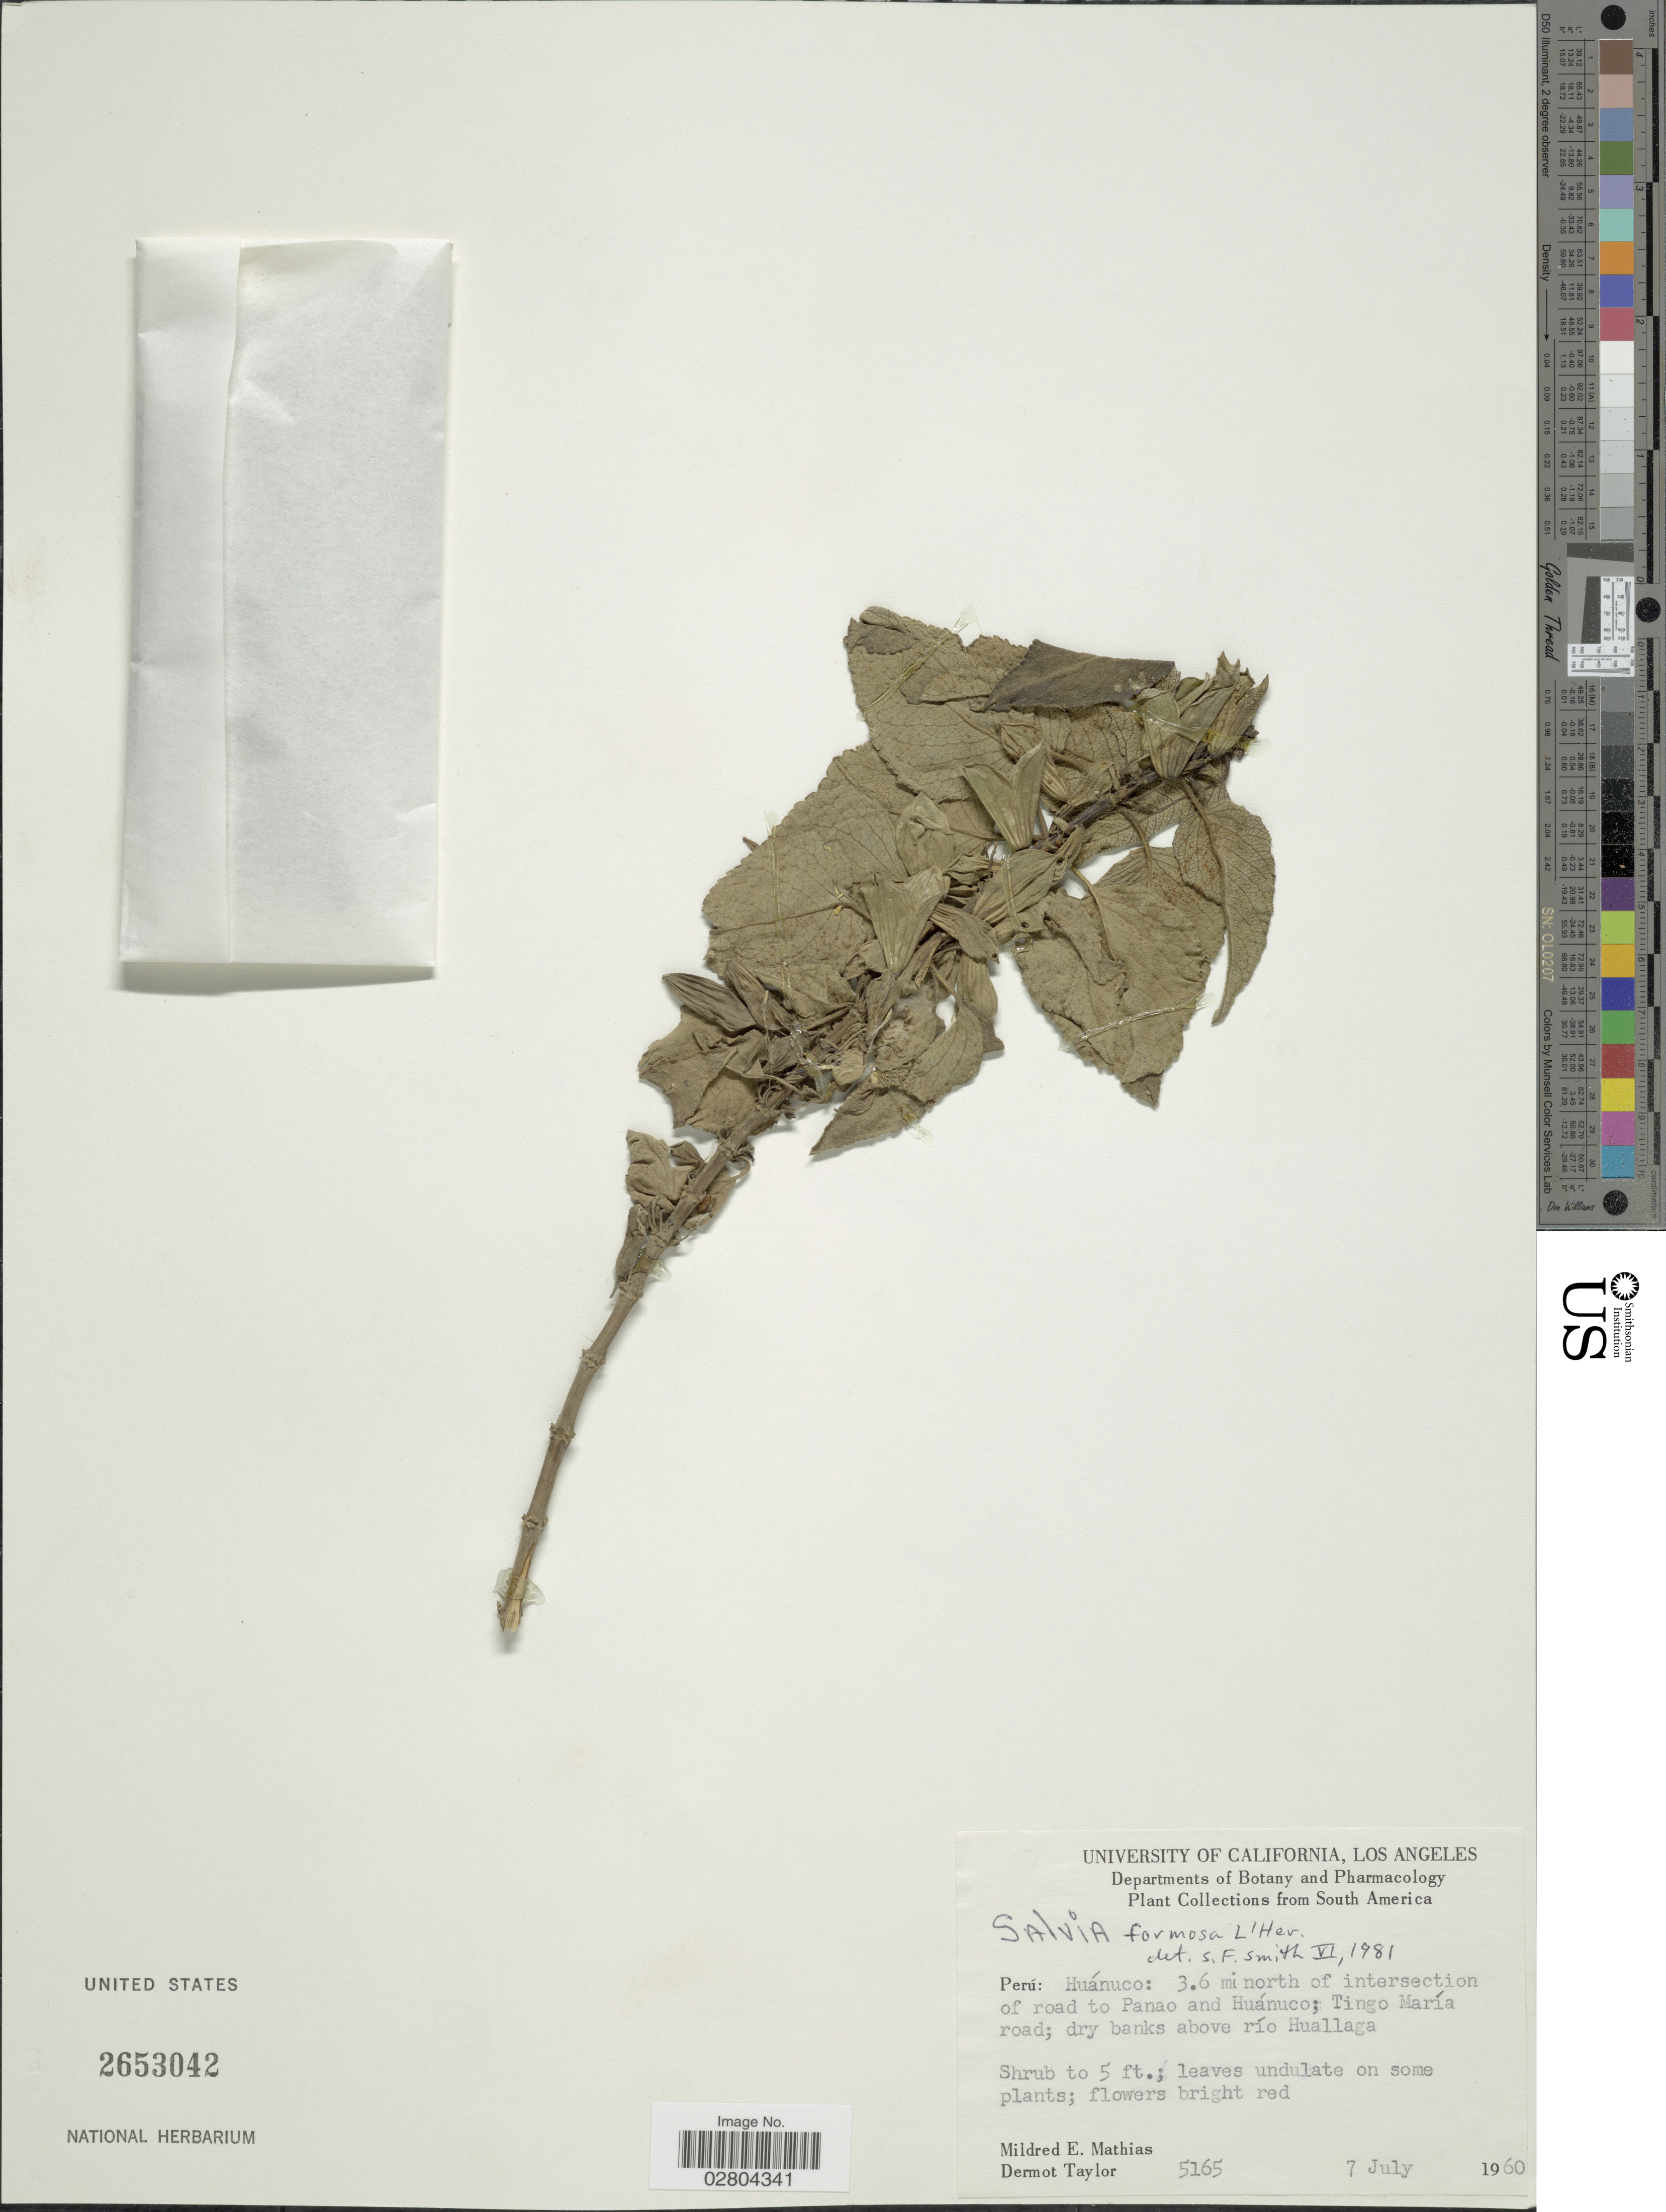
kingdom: Plantae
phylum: Tracheophyta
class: Magnoliopsida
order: Lamiales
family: Lamiaceae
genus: Salvia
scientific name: Salvia formosa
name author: L'Hér.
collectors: M. E. Mathias & D. Taylor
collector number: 5165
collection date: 1960-07-07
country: Peru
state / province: Huánuco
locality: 3.6 mi north of intersection of road to Panao and Huánaco; Tingo María road; dry banks above río Huallaga.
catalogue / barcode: US 2653042